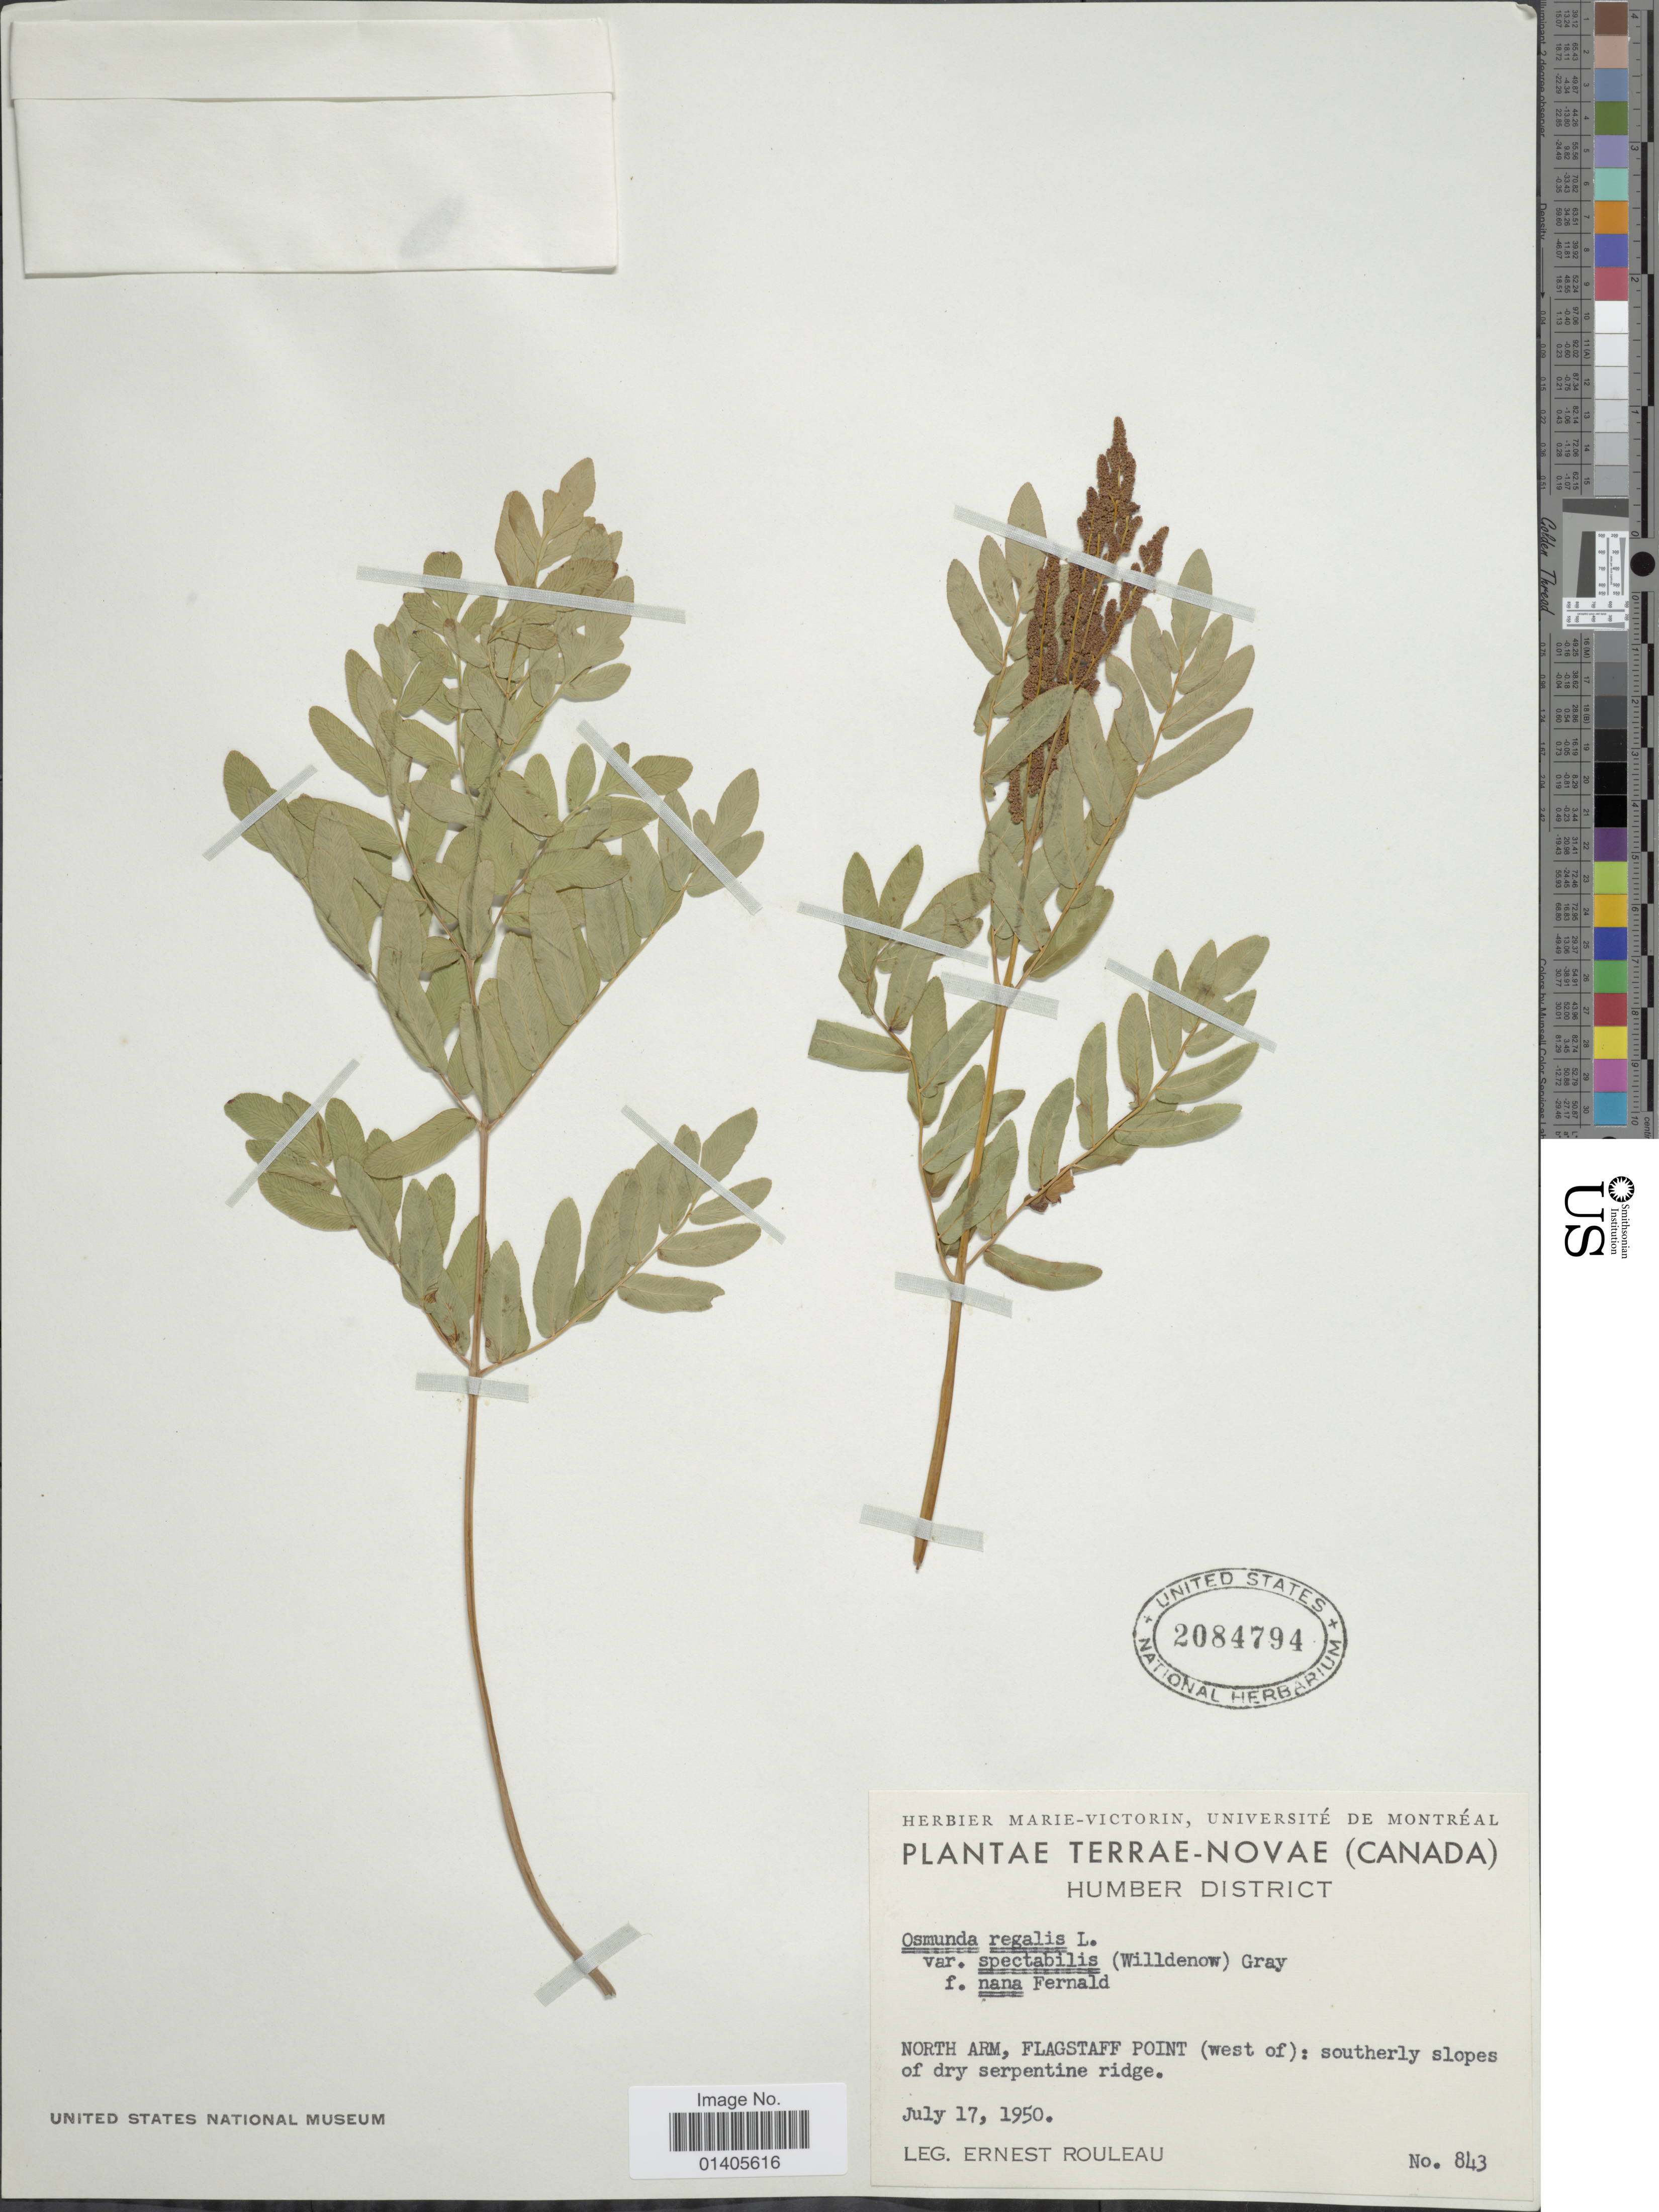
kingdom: Plantae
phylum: Tracheophyta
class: Polypodiopsida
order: Osmundales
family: Osmundaceae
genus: Osmunda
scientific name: Osmunda regalis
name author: L.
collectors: J. Rouleau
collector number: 843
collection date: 1950-07-17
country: Canada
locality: Terrae-Novae, Humbert District, North Arm, Flagstaff Point (west of): southerly slopes of dry serpentine ridge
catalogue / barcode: US 2084794